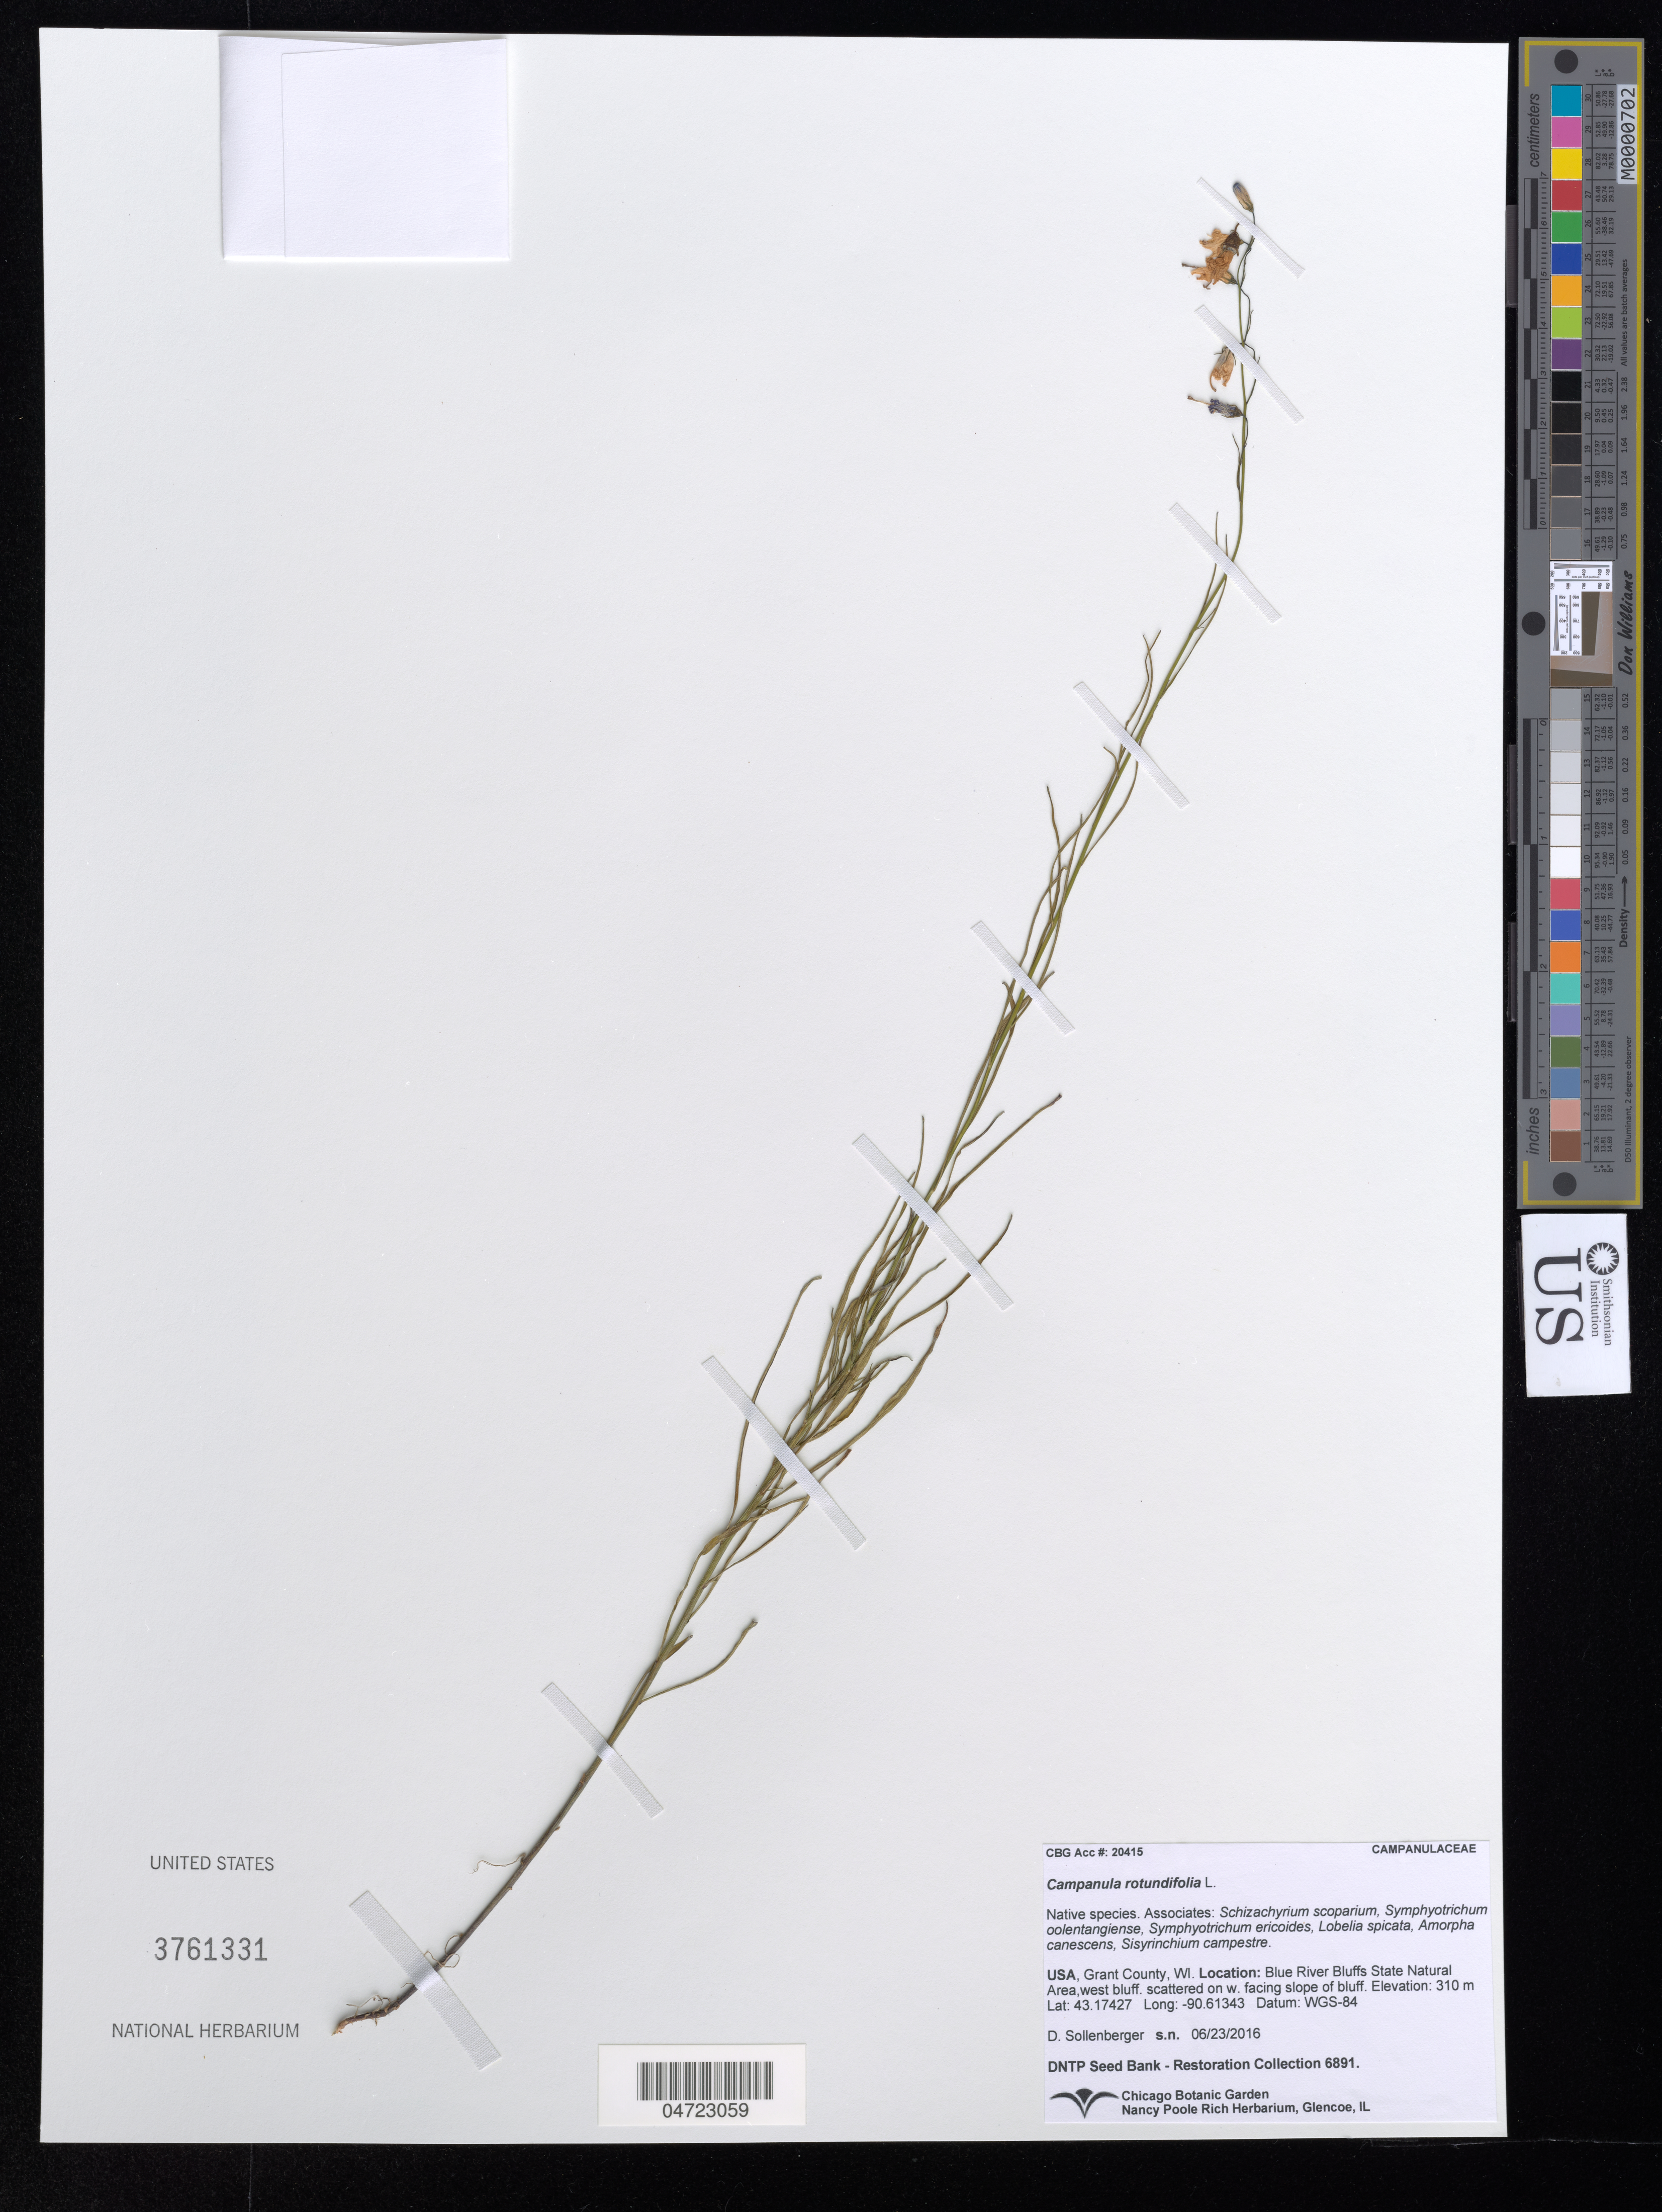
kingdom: Plantae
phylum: Tracheophyta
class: Magnoliopsida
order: Asterales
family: Campanulaceae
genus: Campanula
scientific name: Campanula rotundifolia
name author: L.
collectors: D. Sollenberger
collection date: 2016-06-23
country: United States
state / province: Wisconsin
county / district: Grant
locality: Grant County. Blue River Bluffs State Natural Area, west bluff. scattered on w. facing slope of bluff.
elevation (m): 310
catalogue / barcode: US 3761331